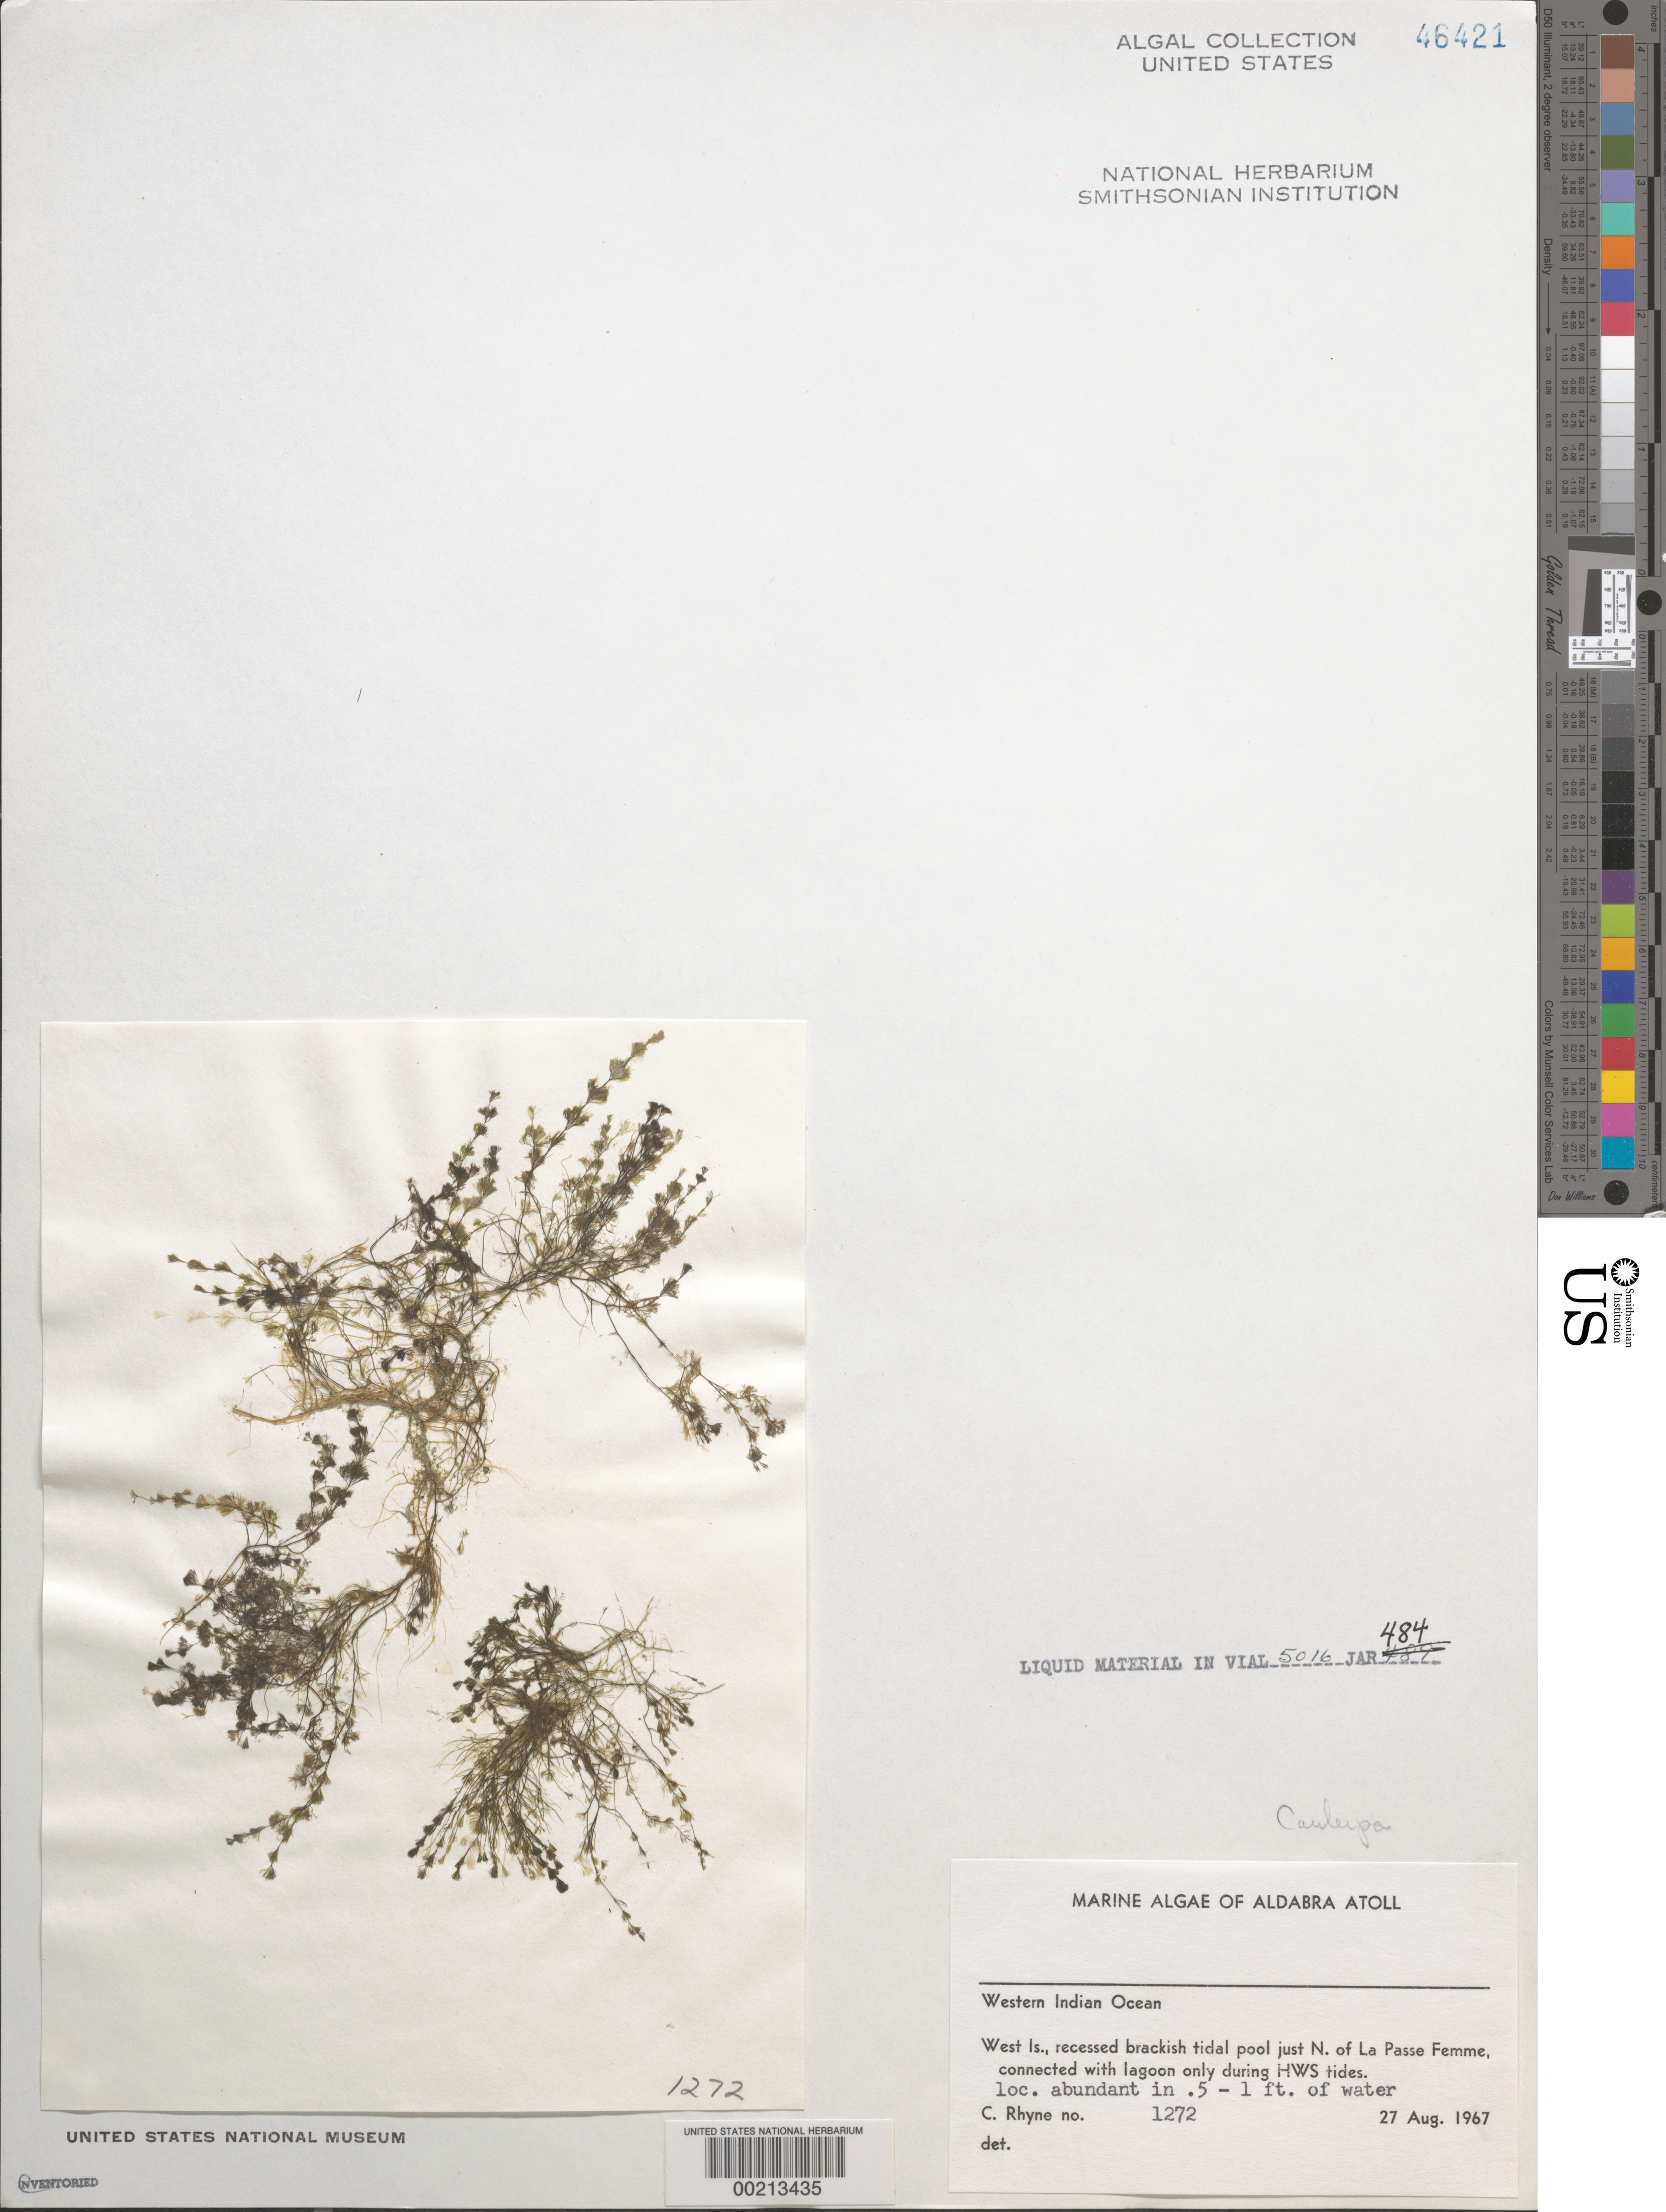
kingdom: Plantae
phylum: Chlorophyta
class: Ulvophyceae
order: Bryopsidales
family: Caulerpaceae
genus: Caulerpa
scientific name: Caulerpa sp.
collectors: C. Rhyne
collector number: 1272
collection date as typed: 27 Aug 1967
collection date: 1967-08-27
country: Seychelles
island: Aldabra Atoll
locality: West Islet, Just north of La Passe Femme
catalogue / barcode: US 46421